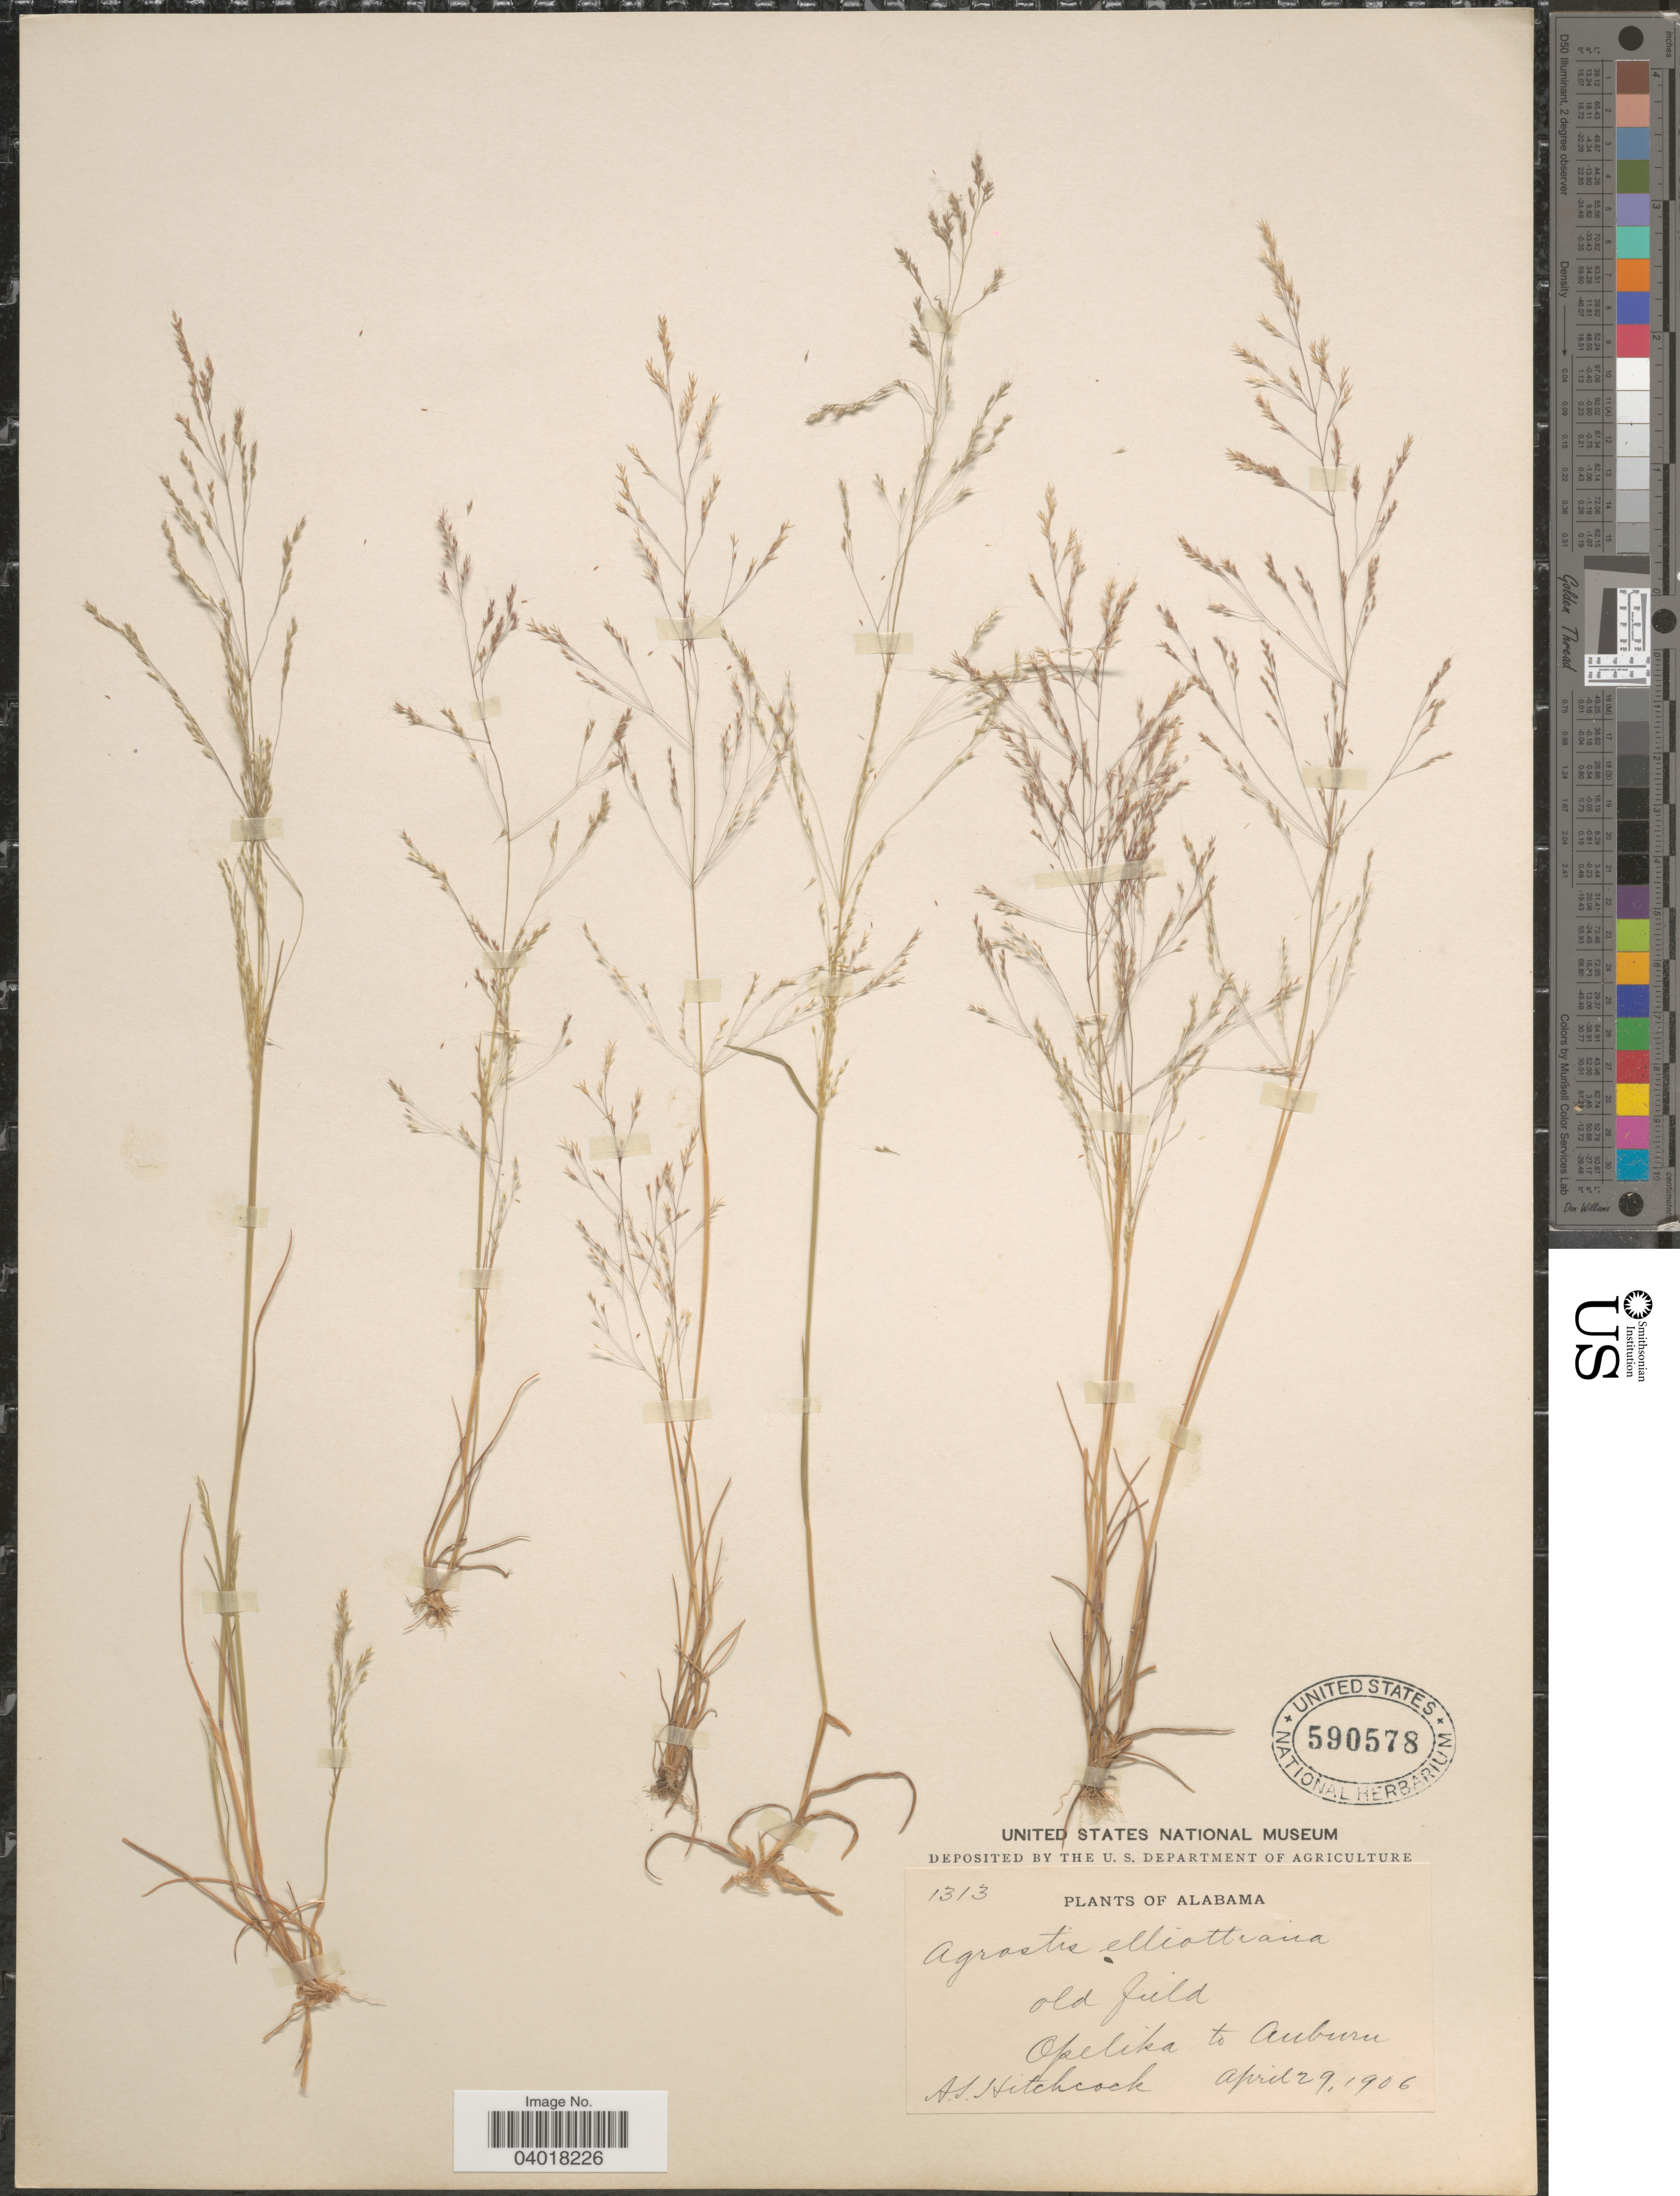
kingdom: Plantae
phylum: Tracheophyta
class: Liliopsida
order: Poales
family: Poaceae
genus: Agrostis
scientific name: Agrostis elliottiana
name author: Schult.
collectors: A. S. Hitchcock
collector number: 1313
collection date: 1906-04-29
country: United States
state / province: Alabama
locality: Opelika to Auburn.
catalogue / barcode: US 590578